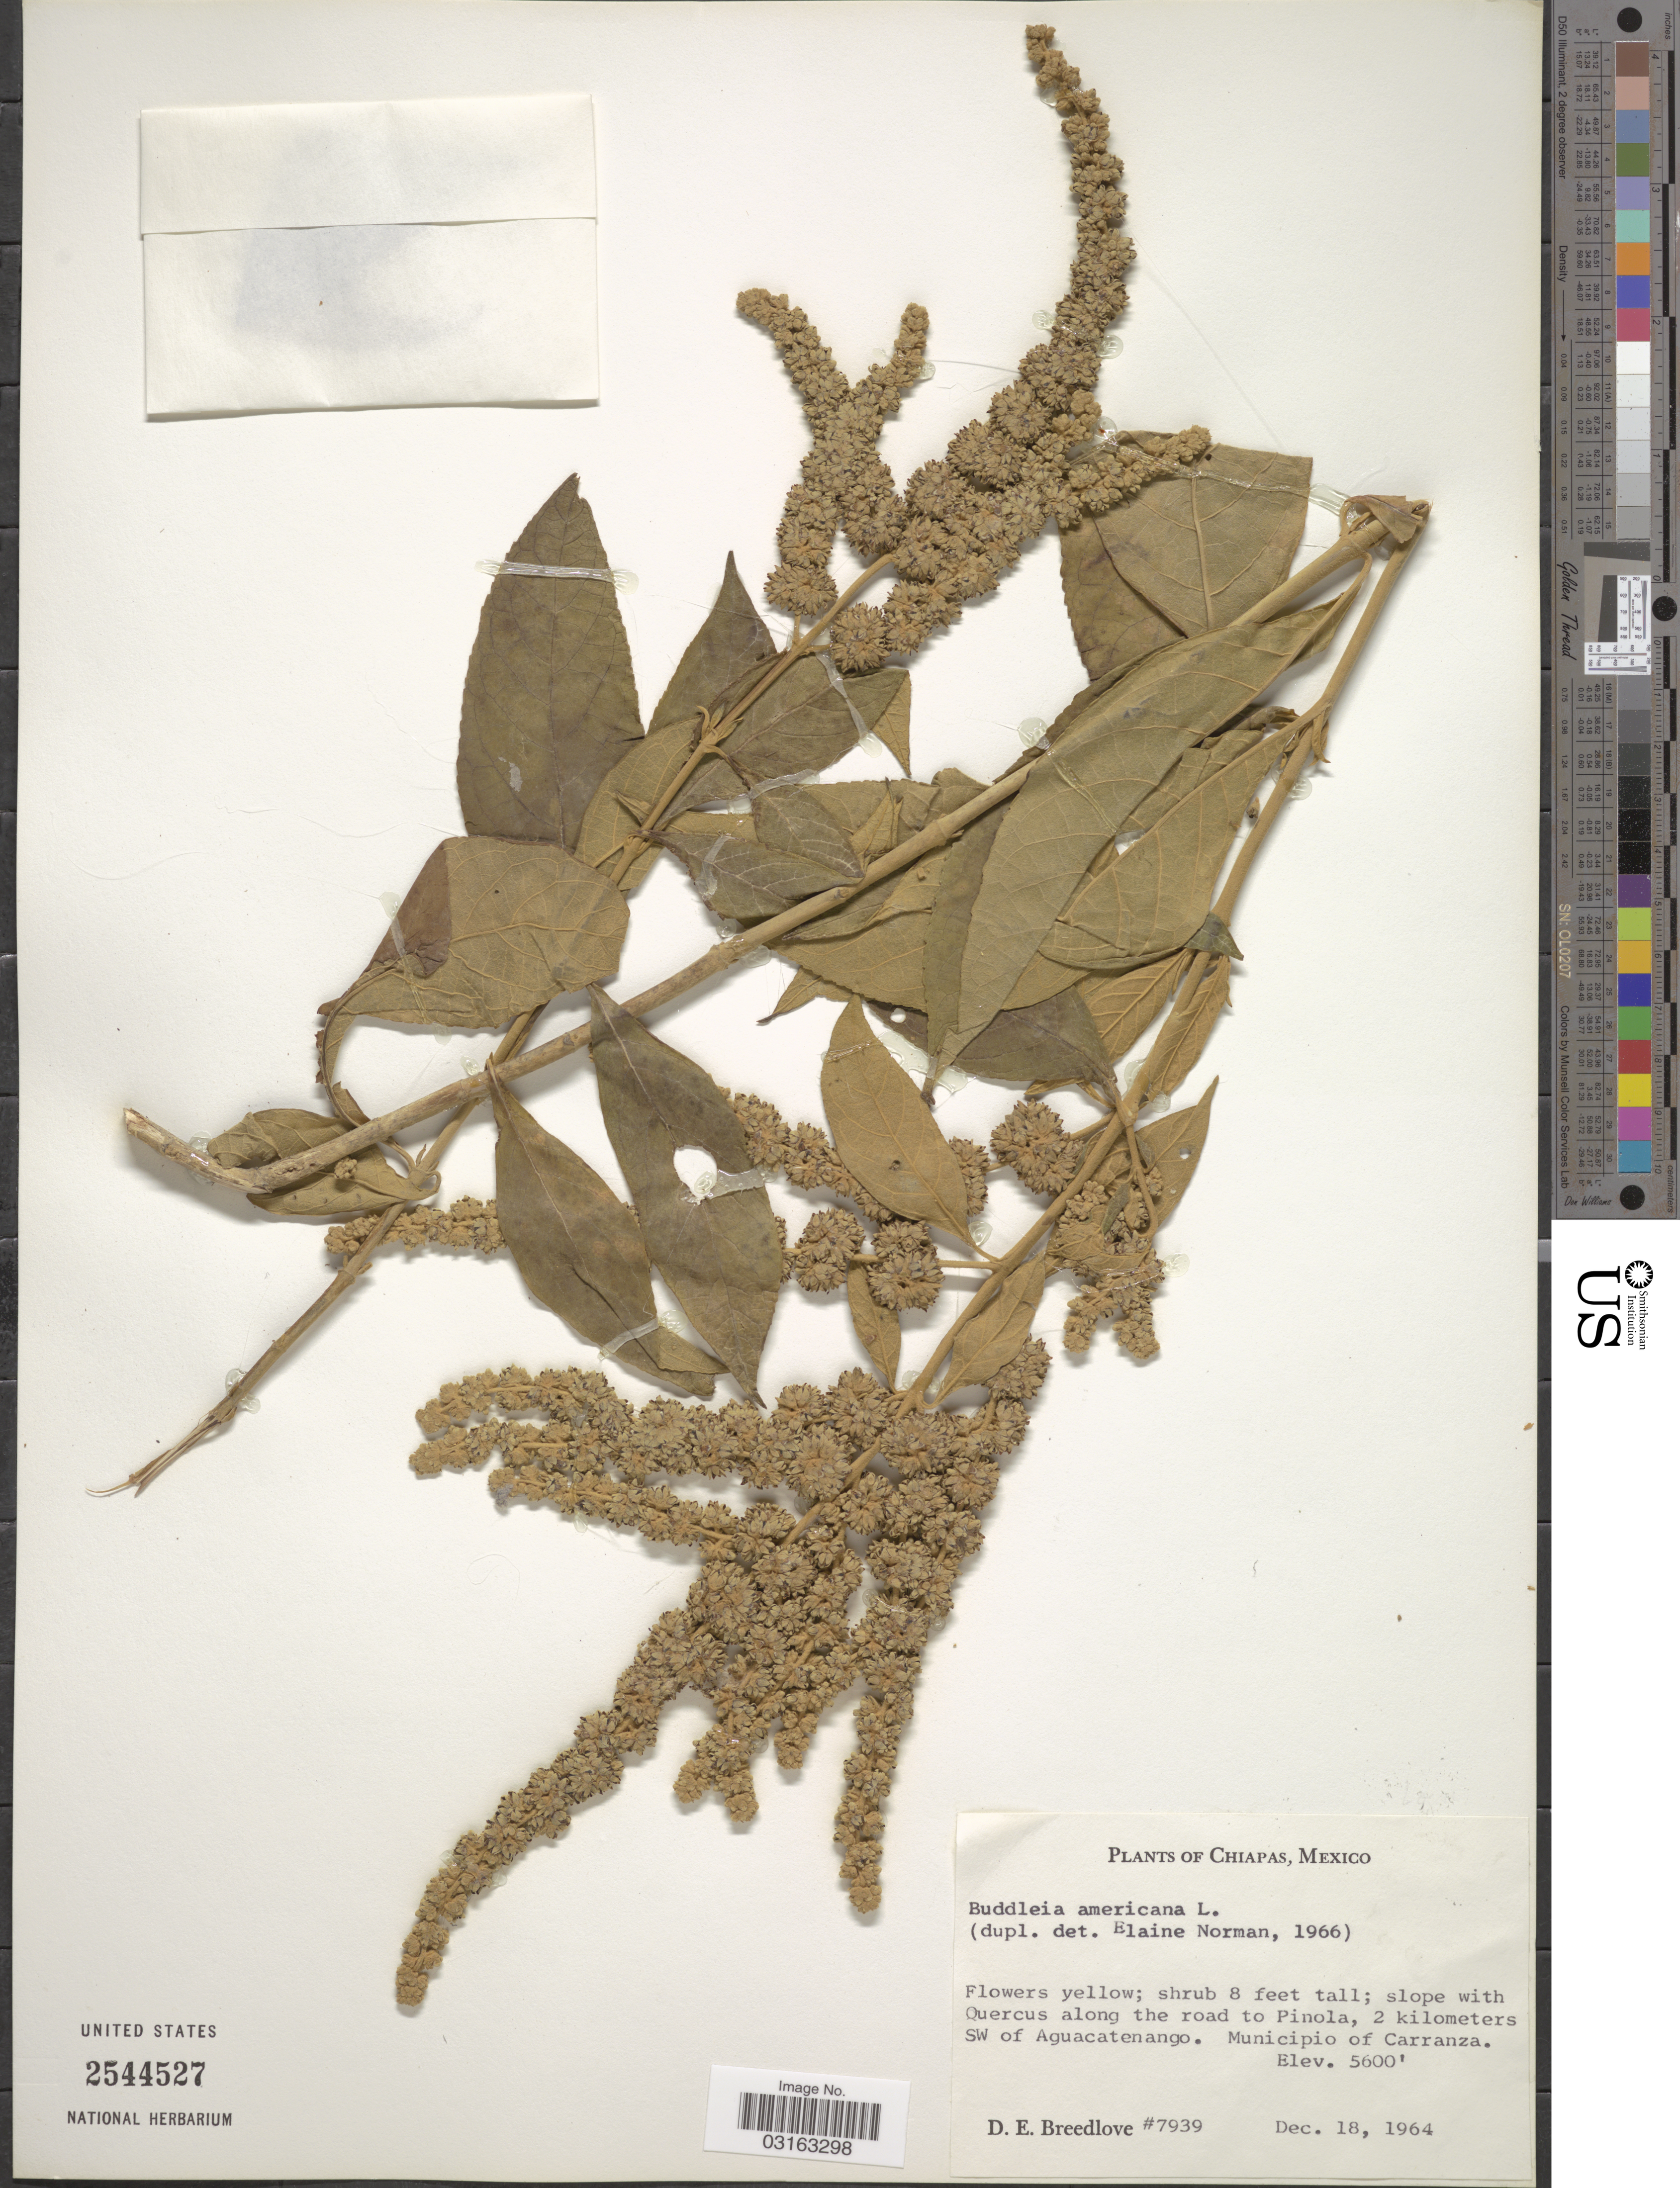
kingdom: Plantae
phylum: Tracheophyta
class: Magnoliopsida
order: Lamiales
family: Scrophulariaceae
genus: Buddleja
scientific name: Buddleja americana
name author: L.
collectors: D. E. Breedlove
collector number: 7939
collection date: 1964-12-18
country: Mexico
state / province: Chiapas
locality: Slope with Quercus along the road to Pinola, 2 kilometers SW of Aguacatenango. Municipio of Carranza.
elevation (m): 1707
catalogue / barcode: US 2544527